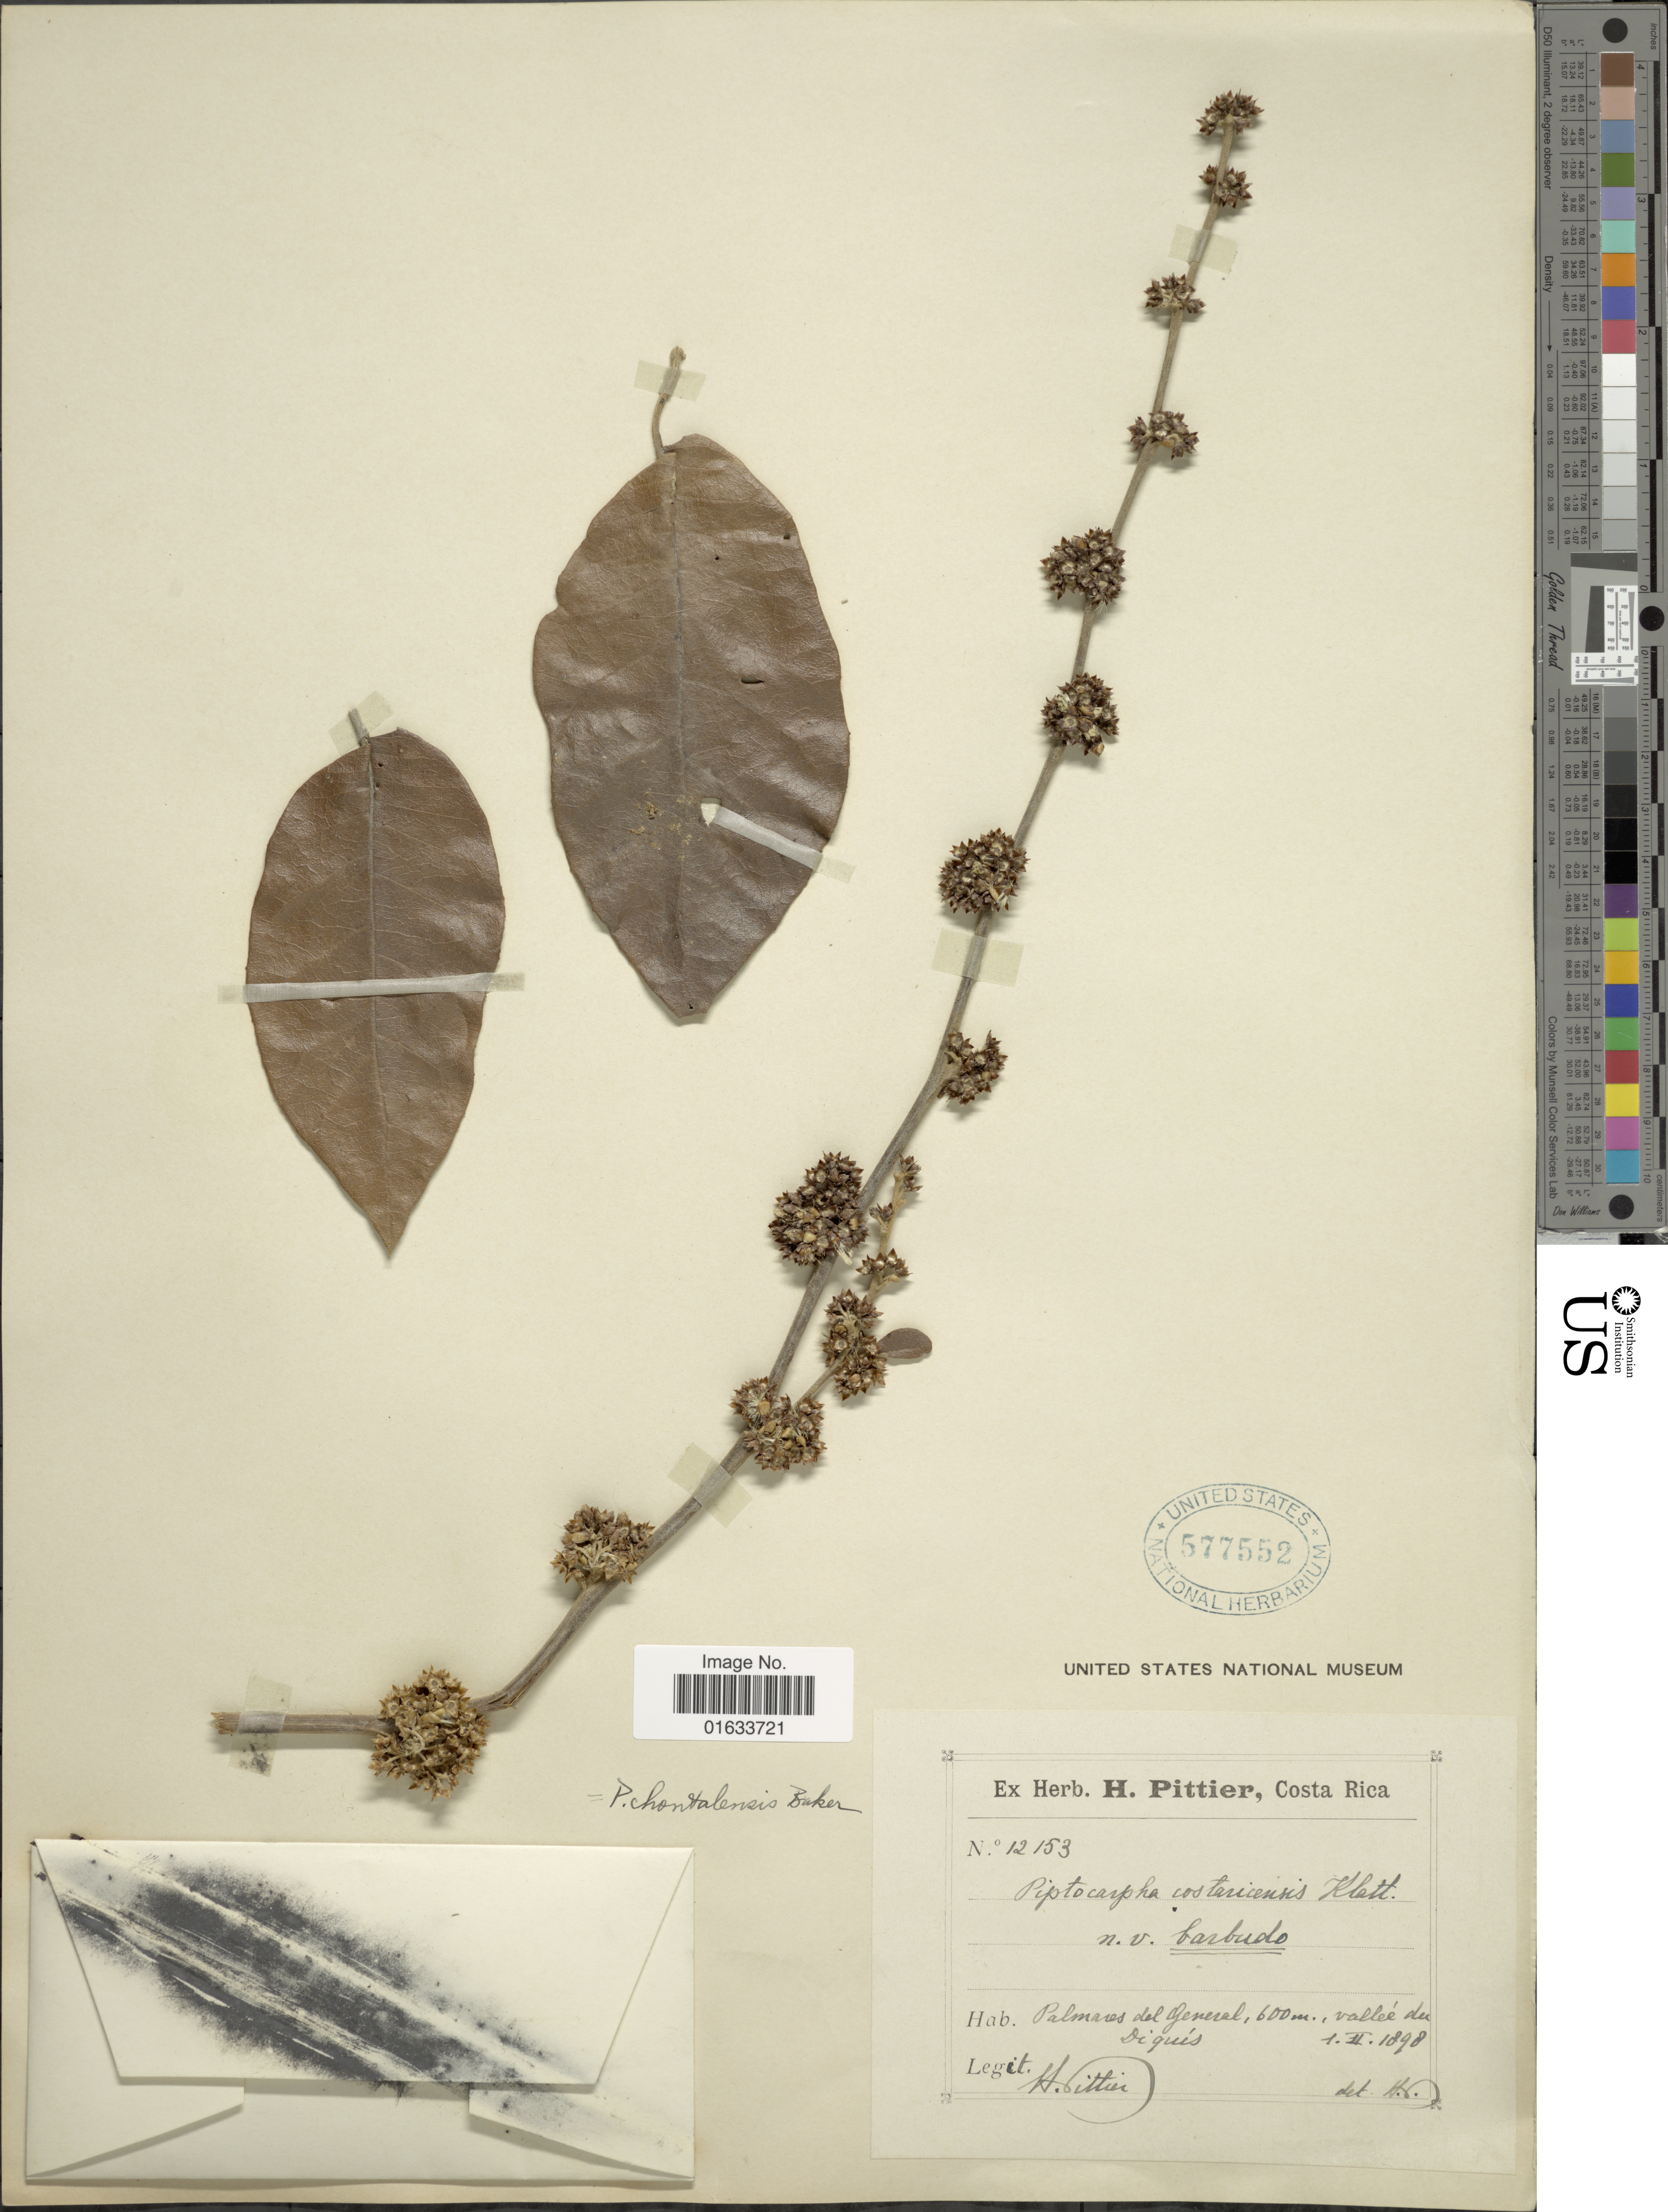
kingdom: Plantae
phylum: Tracheophyta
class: Magnoliopsida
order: Asterales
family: Asteraceae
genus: Piptocarpha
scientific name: Piptocarpha poeppigiana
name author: (DC.) Baker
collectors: H. F. Pittier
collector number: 12153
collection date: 1898-02-01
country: Costa Rica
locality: Palmares del General, valleé du Diquís.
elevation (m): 600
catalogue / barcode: US 577552